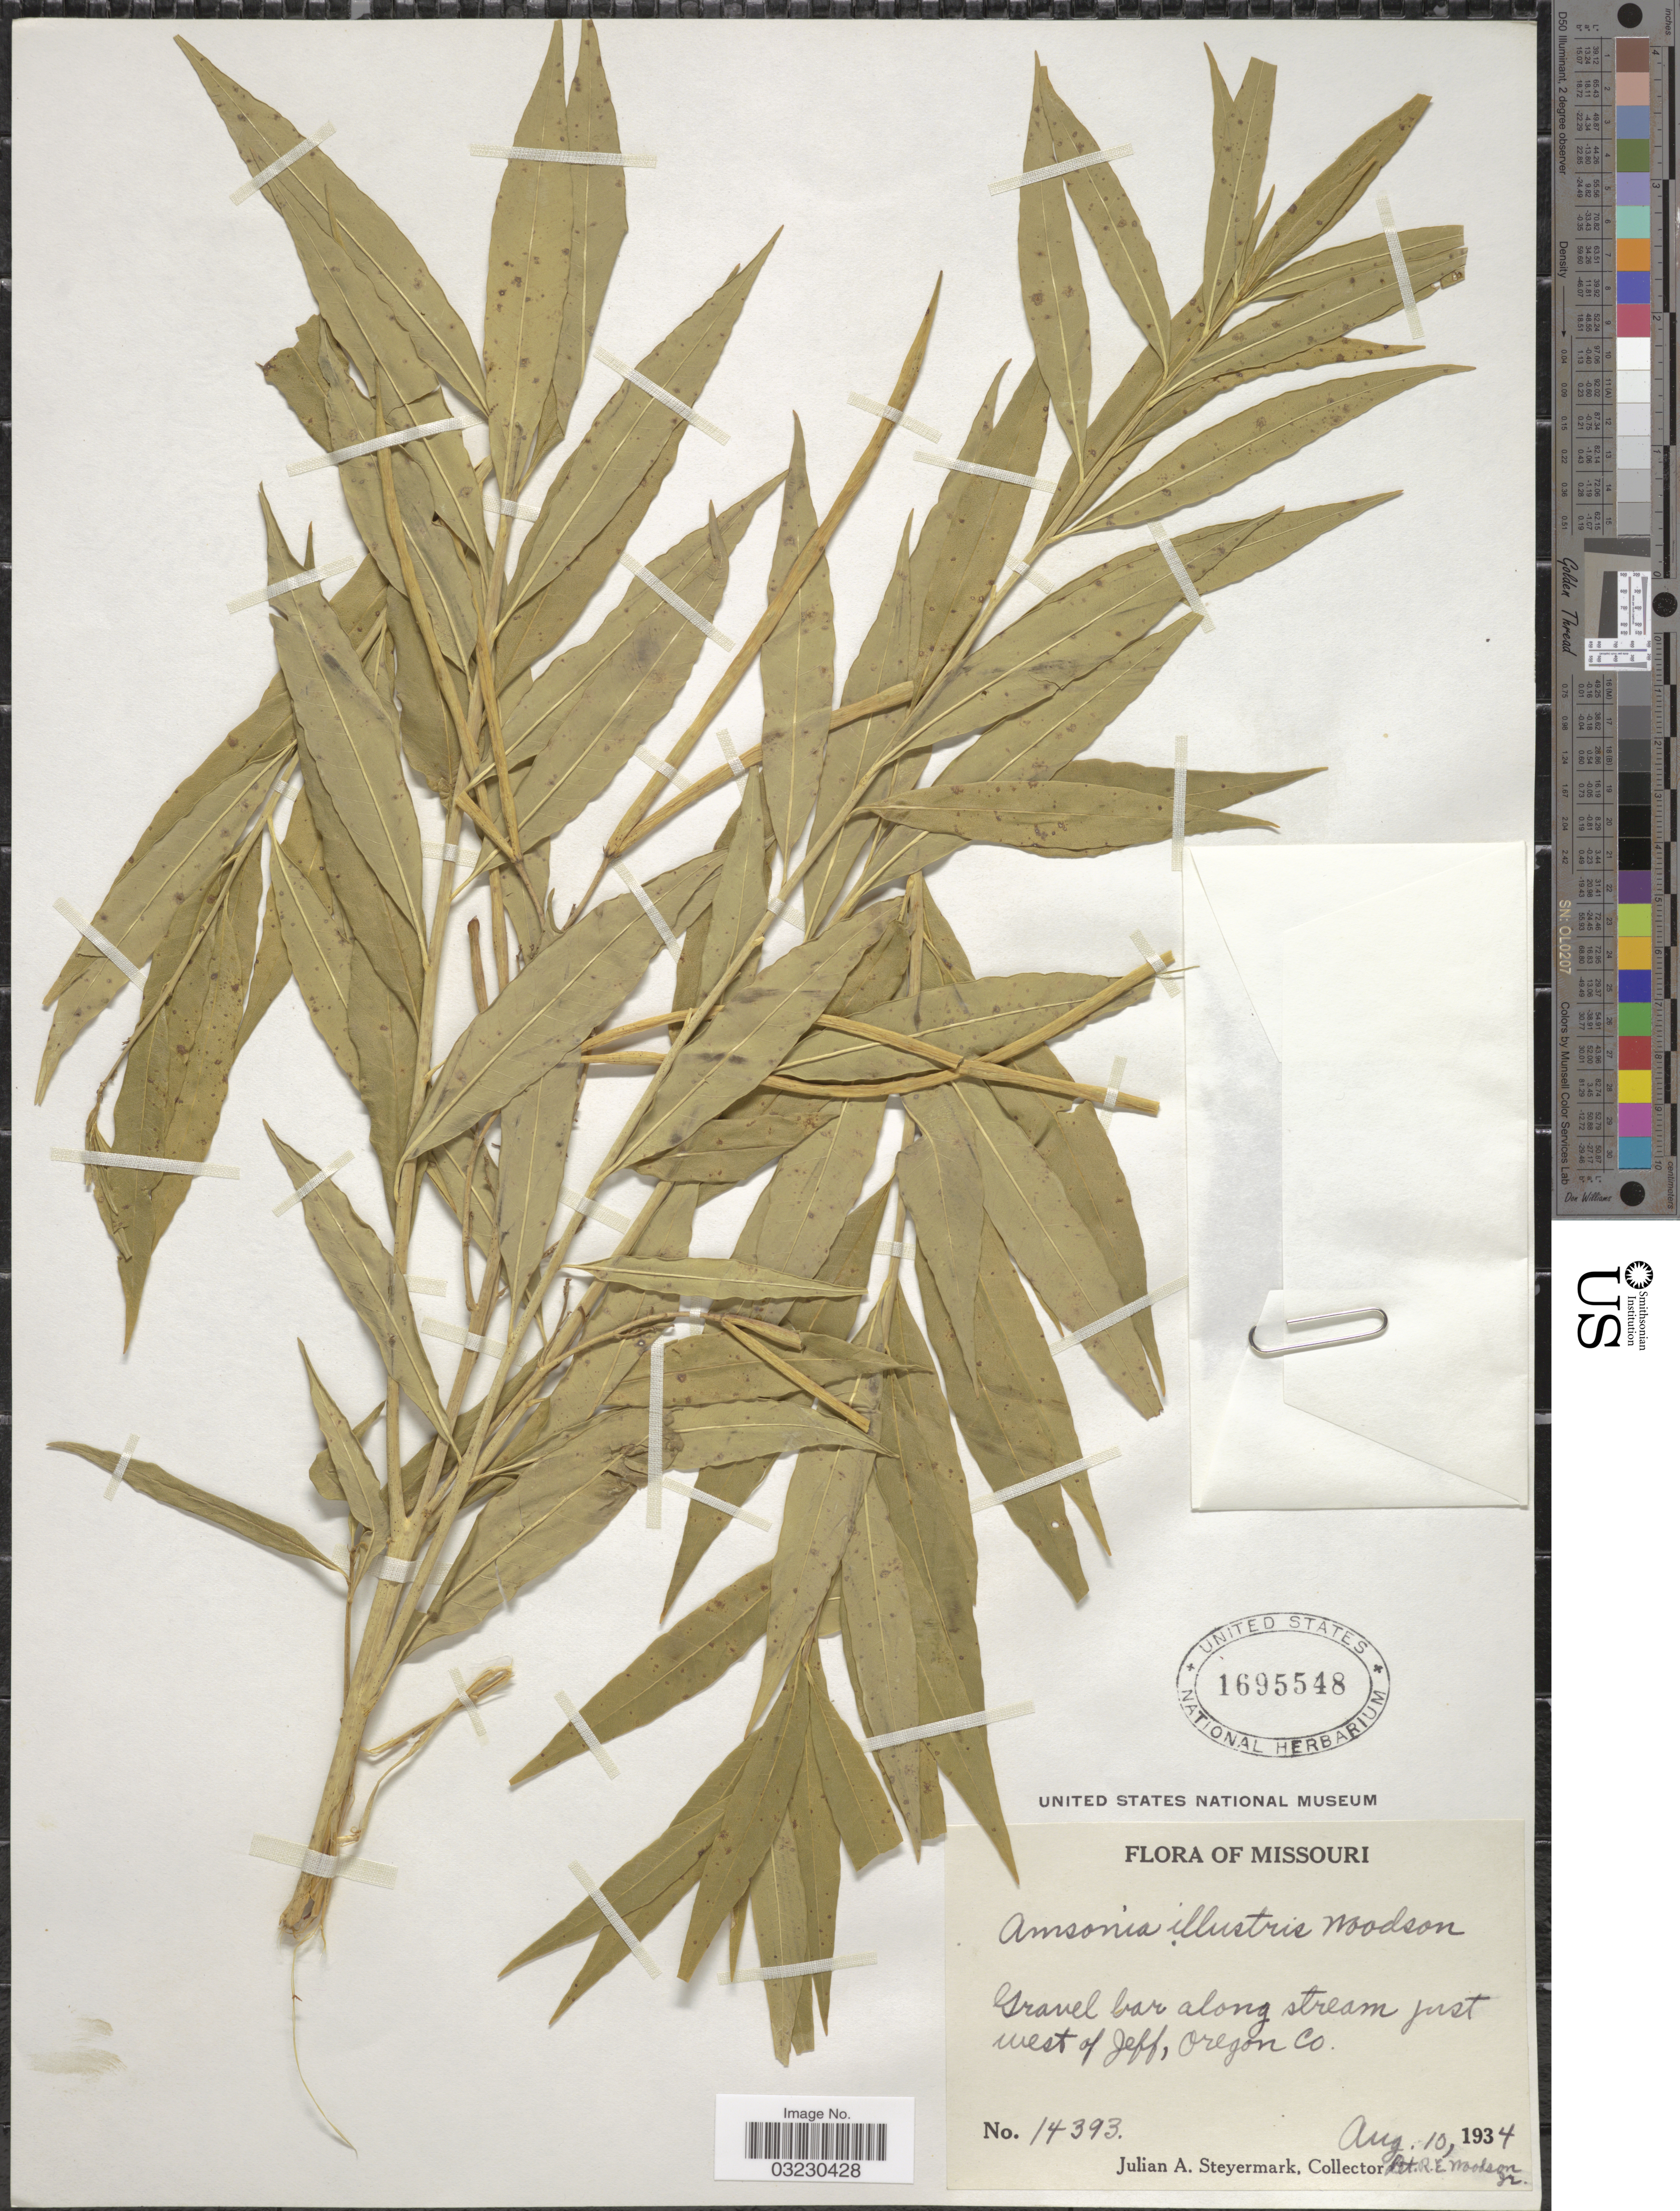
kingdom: Plantae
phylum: Tracheophyta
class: Magnoliopsida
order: Gentianales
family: Apocynaceae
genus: Amsonia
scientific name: Amsonia illustris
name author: Woodson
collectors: J. Steyermark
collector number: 14393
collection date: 1934-08-10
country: United States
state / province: Missouri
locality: Gravel bar along stream just west of Jeff, Oregon Co.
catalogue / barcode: US 1695548